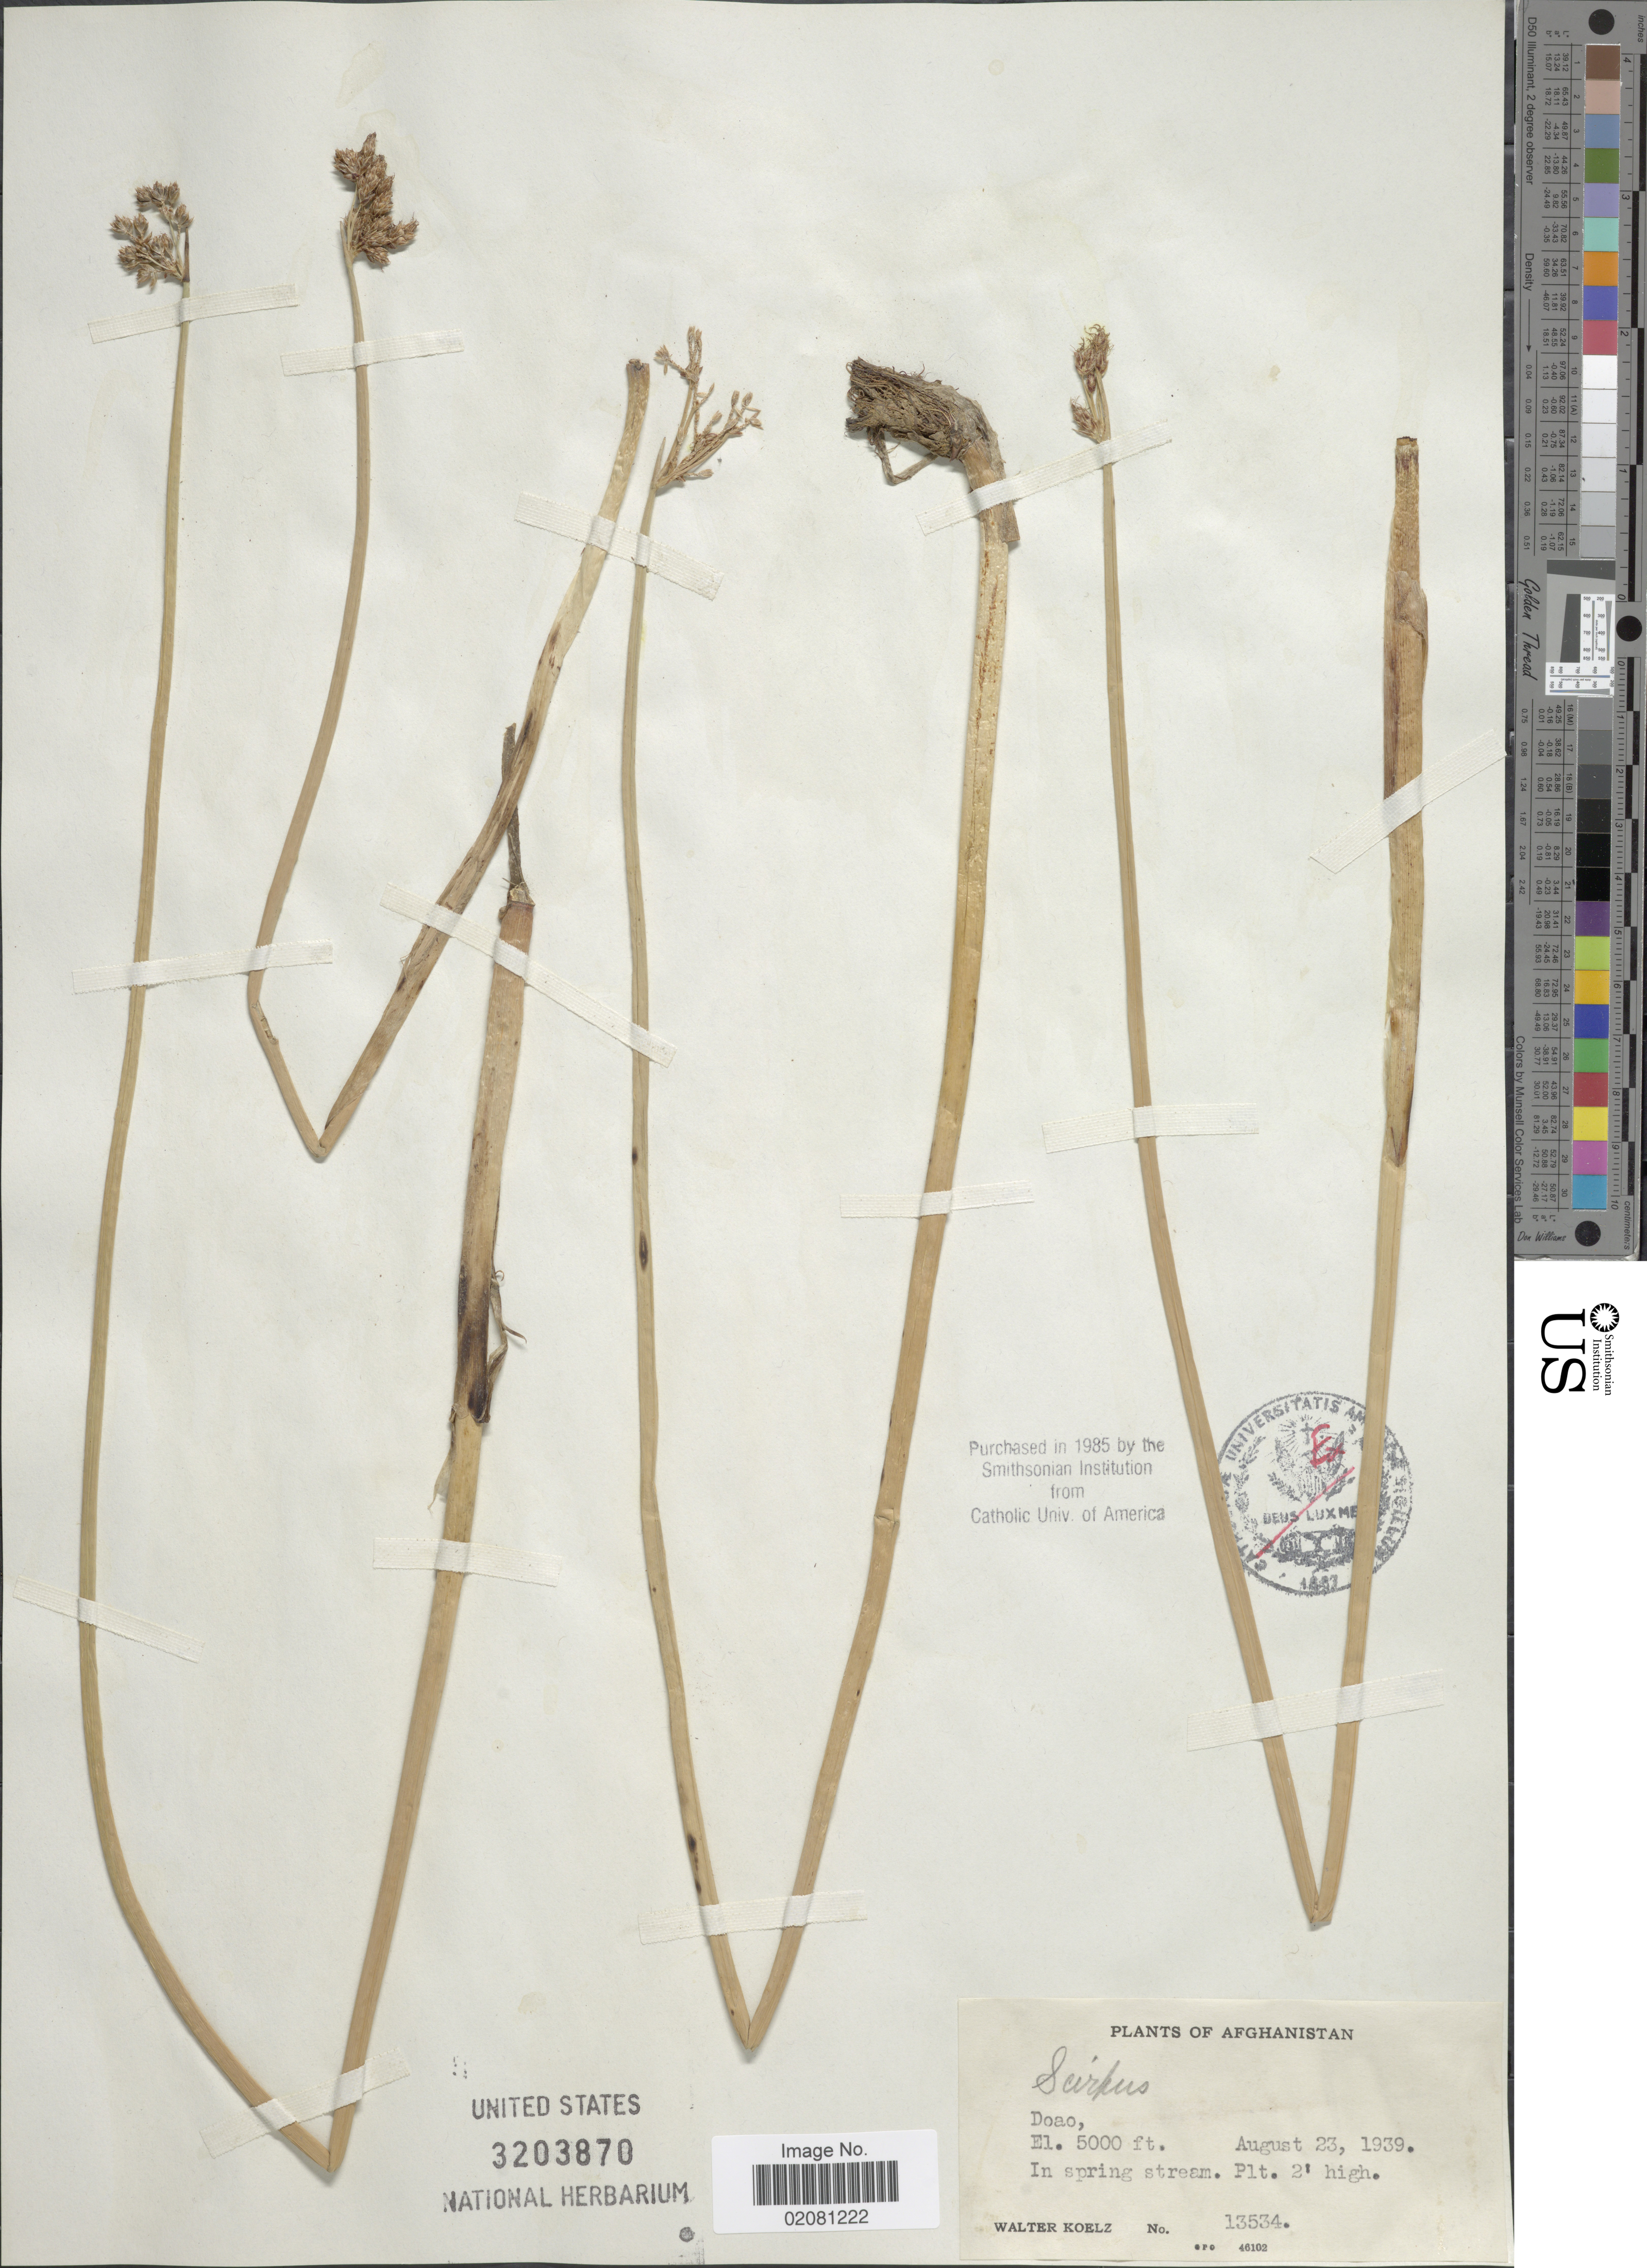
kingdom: Plantae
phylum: Tracheophyta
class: Liliopsida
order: Poales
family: Cyperaceae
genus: Schoenoplectus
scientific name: Schoenoplectus sp.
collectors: W. N. Koelz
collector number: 13534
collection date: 1939-08-23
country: Afghanistan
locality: Doao, in spring stream.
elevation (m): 1524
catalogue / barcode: US 3203870